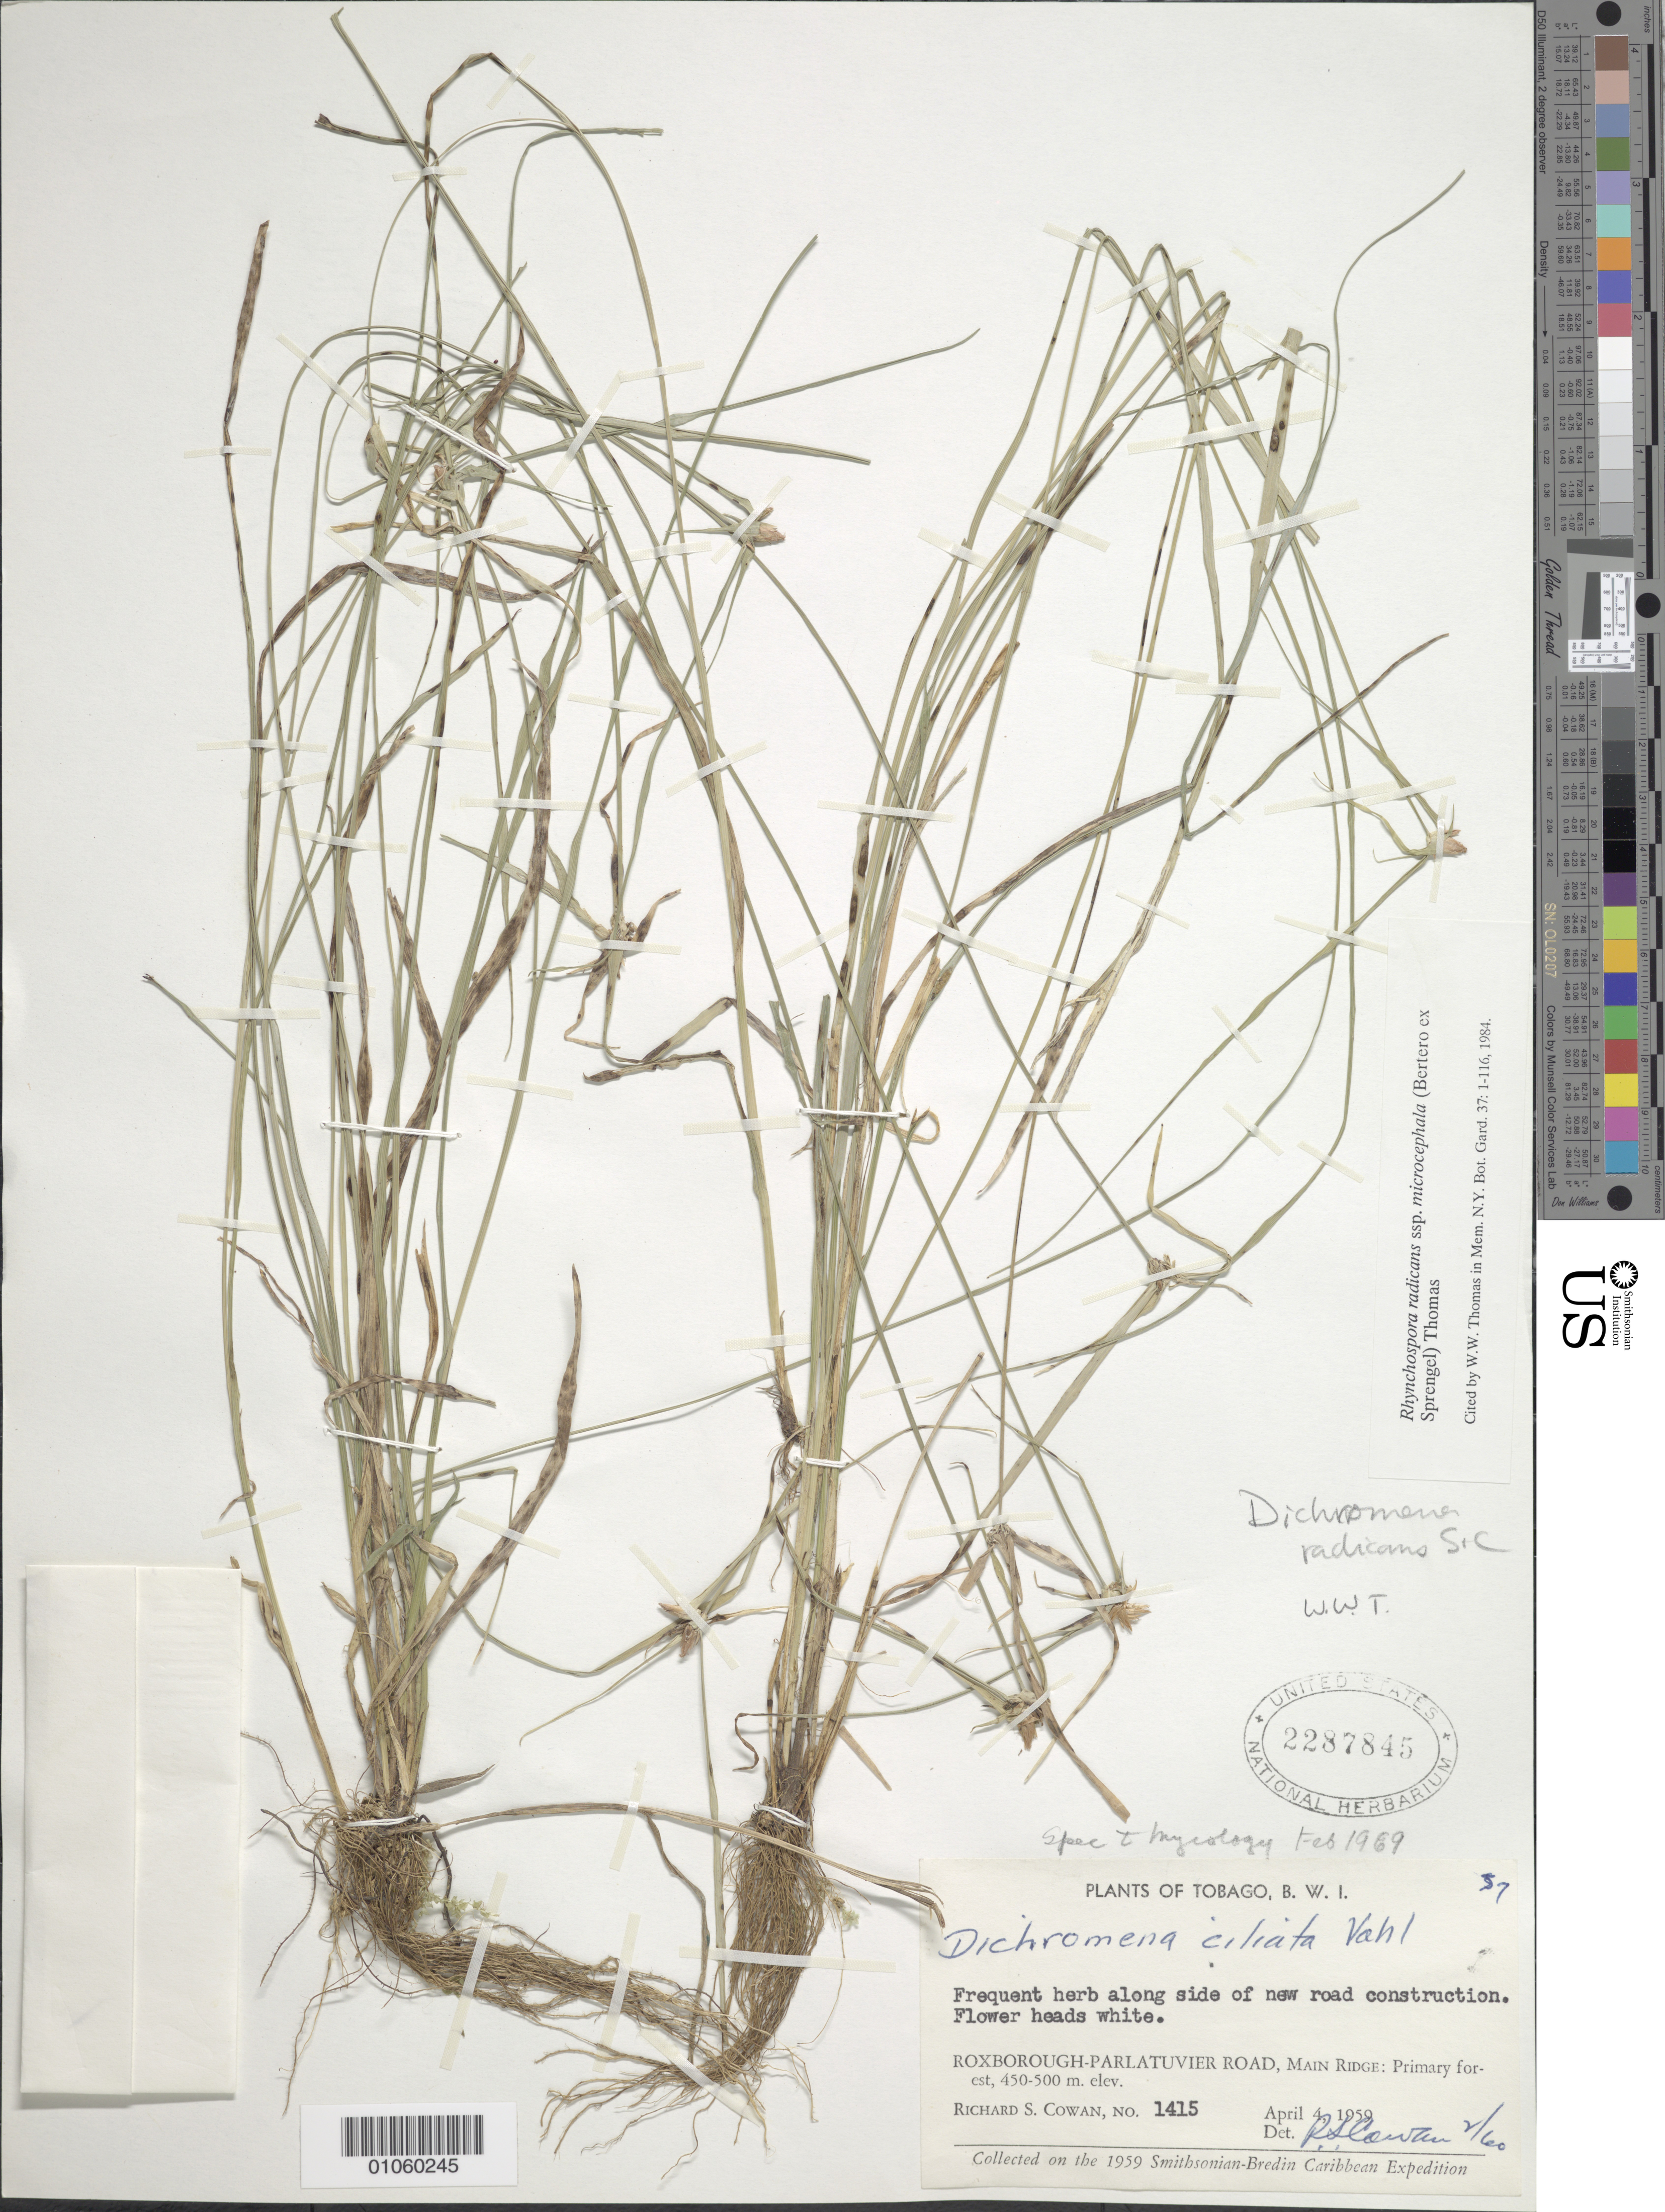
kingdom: Plantae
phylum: Tracheophyta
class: Liliopsida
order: Poales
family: Cyperaceae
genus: Rhynchospora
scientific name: Rhynchospora radicans subsp. microcephala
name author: (Bertero ex Spreng.) W.W. Thomas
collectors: R. S. Cowan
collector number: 1415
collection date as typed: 04 Apr 1959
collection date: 1959-04-04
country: Trinidad and Tobago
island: Tobago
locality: Roxborough-Parlatuvier Road, main ridge: Primary forest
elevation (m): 450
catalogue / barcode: US 2287845